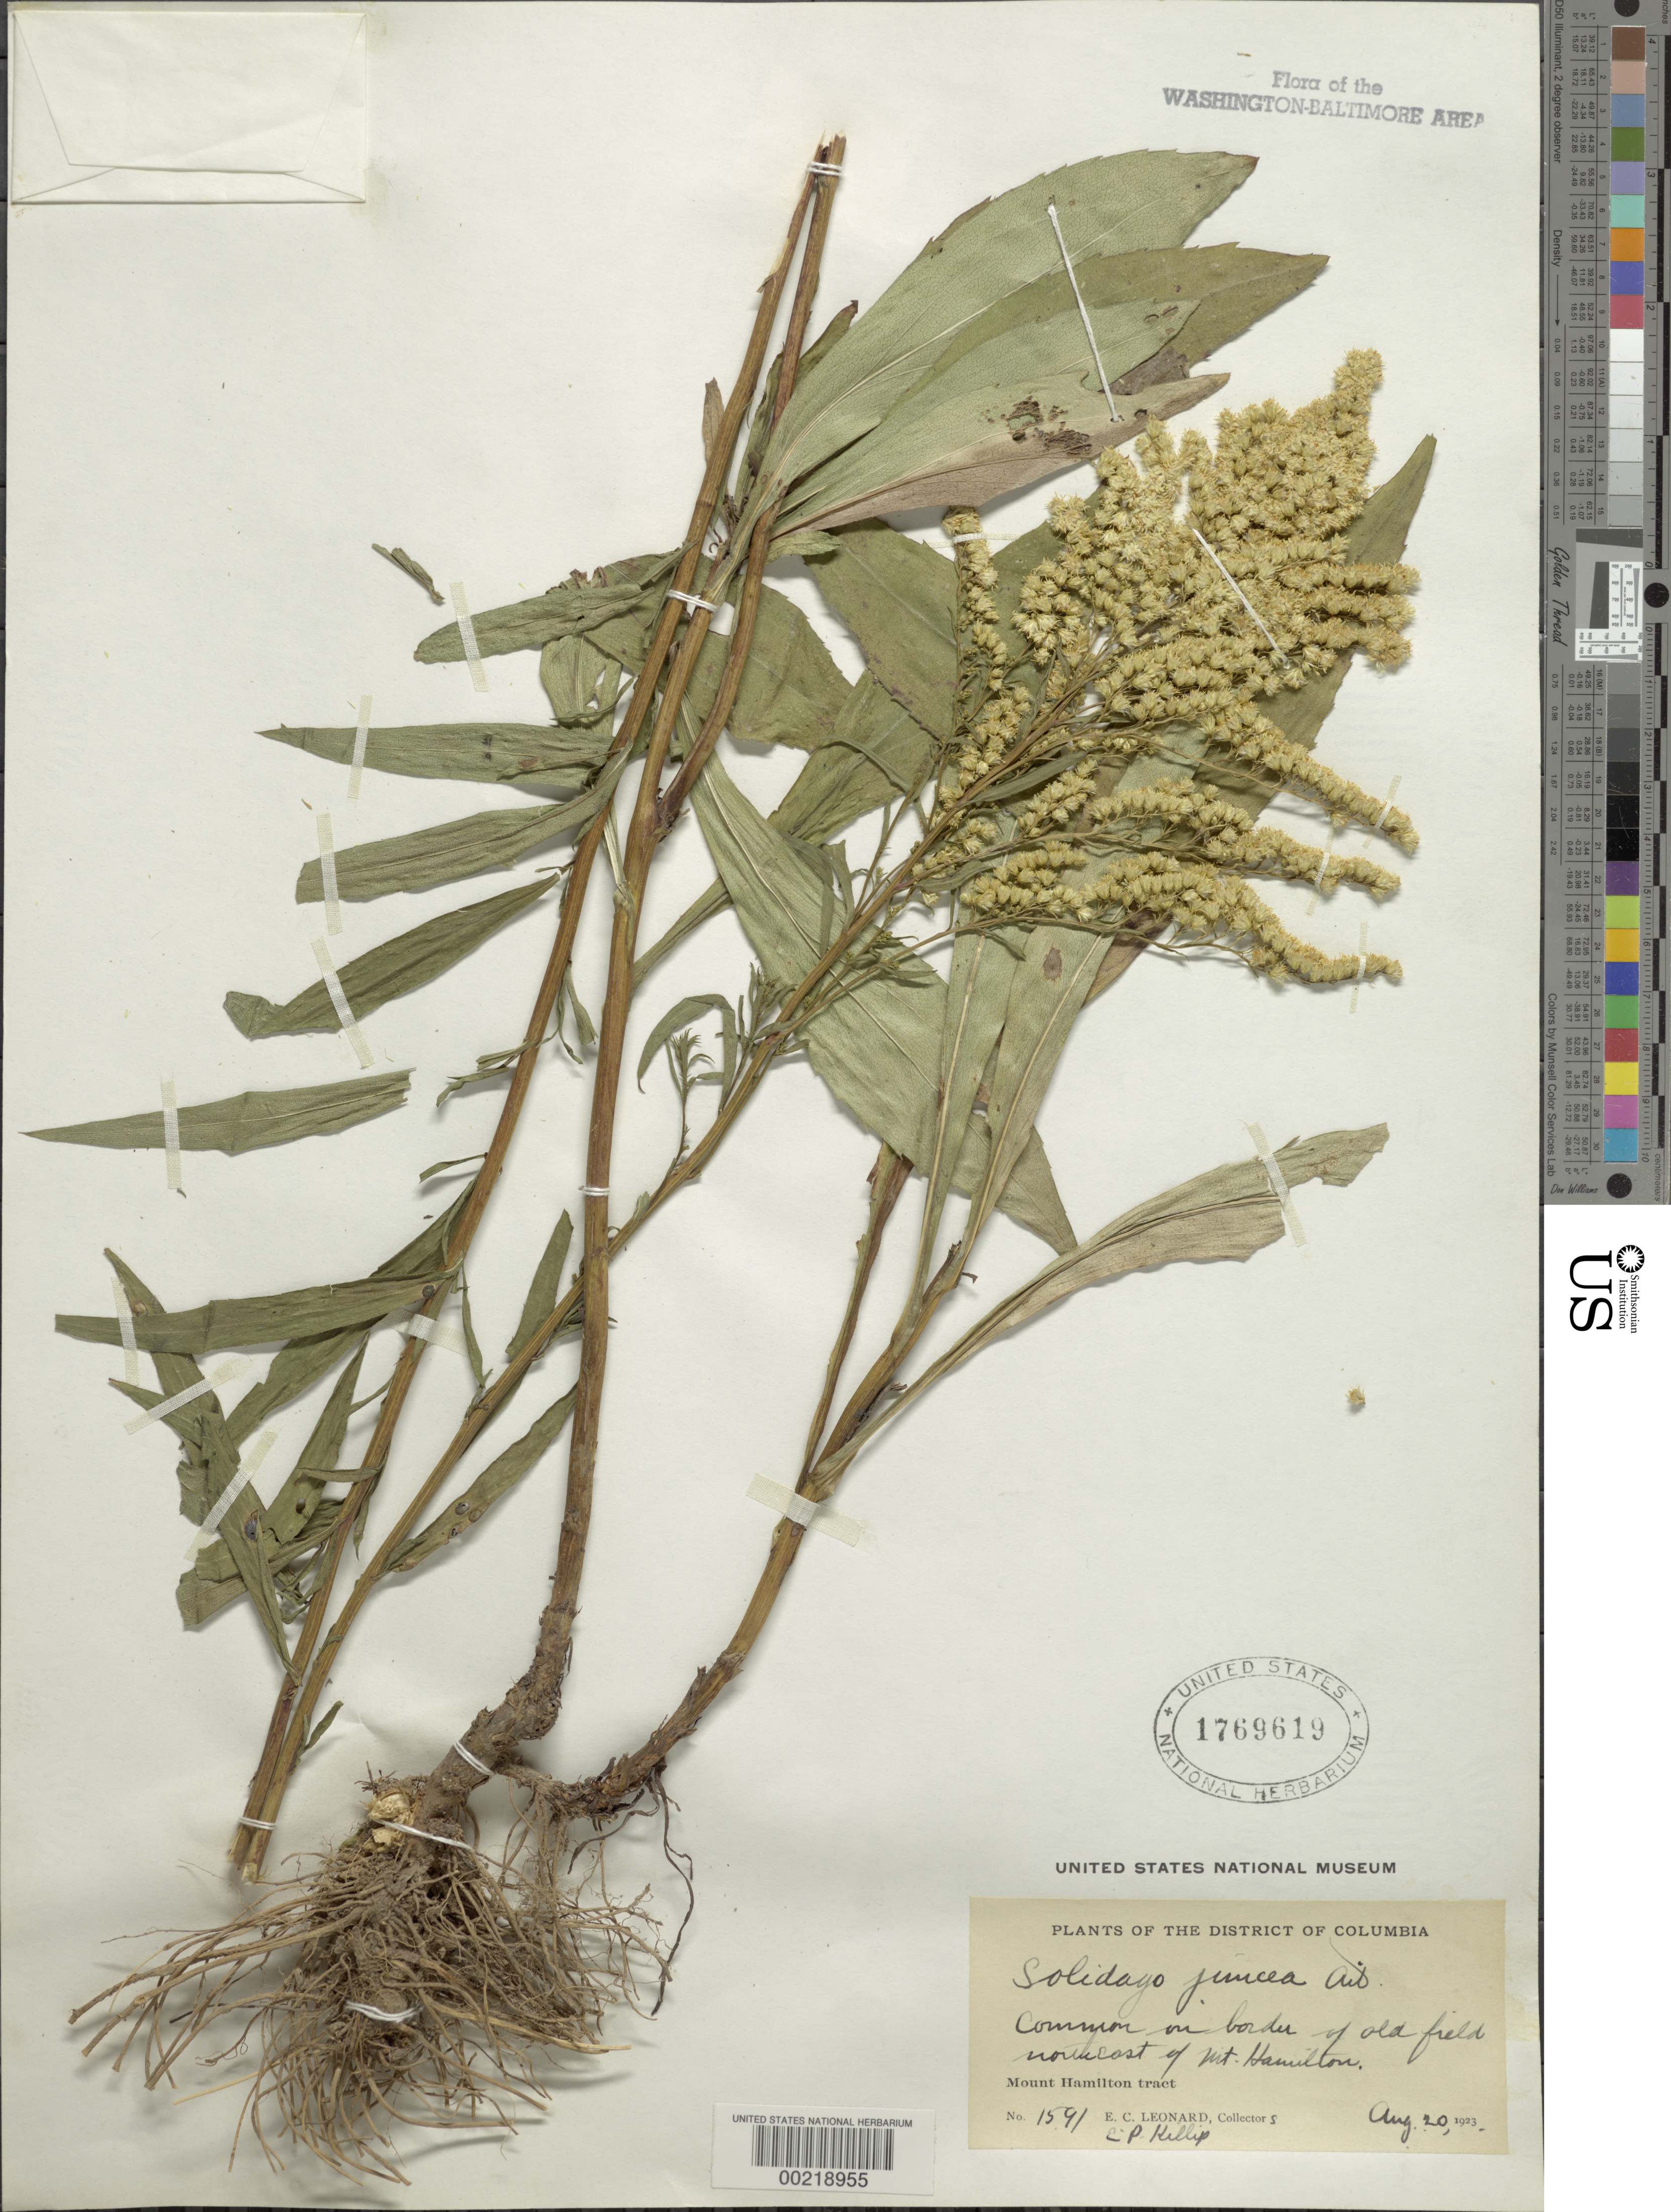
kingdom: Plantae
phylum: Tracheophyta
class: Magnoliopsida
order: Asterales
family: Asteraceae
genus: Solidago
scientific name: Solidago juncea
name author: Aiton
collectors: E. C. Leonard & E. P. Killip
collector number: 1591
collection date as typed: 20 Aug 1923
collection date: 1923-08-20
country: United States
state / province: District of Columbia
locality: NE of Mount Hamilton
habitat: Border of old field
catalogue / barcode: US 1769619